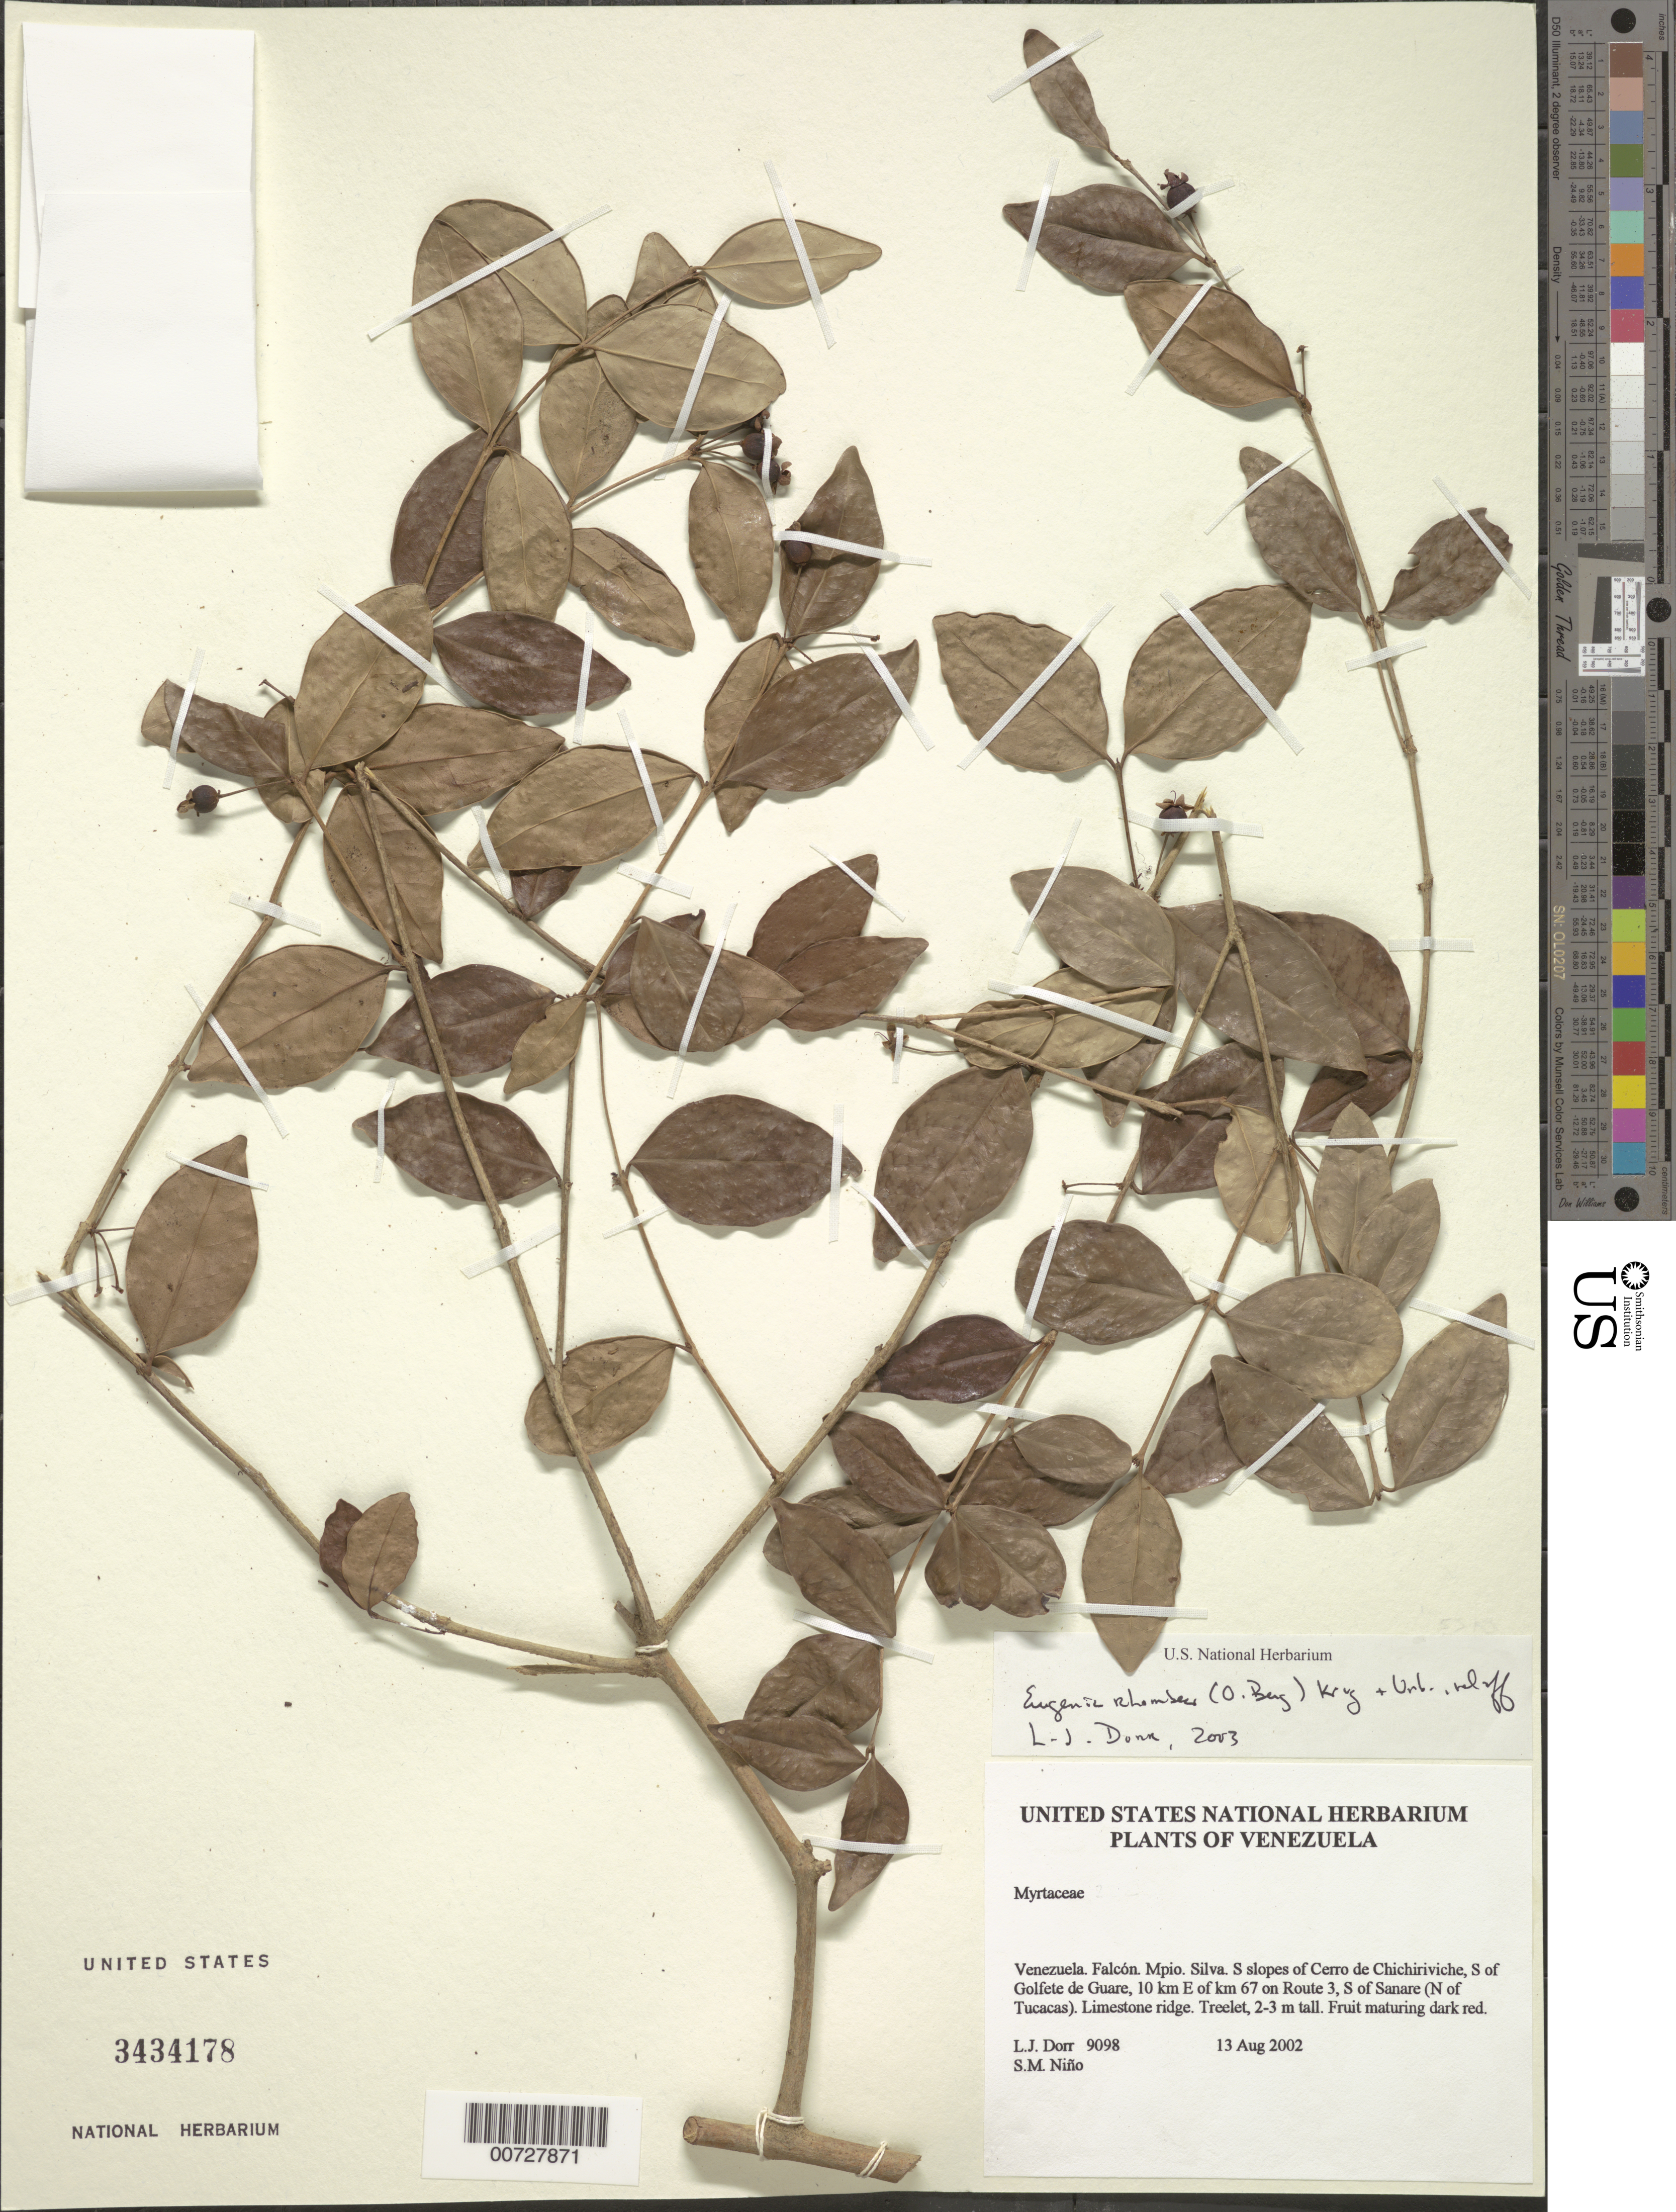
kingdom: Plantae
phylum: Tracheophyta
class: Magnoliopsida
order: Myrtales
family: Myrtaceae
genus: Eugenia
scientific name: Eugenia rhombea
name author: (O. Berg) Krug & Urb.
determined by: Dorr, L. J., (BOT), Smithsonian Institution - National Museum of Natural History (UNITED STATES)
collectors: L. J. Dorr & S. M. Niño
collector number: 9098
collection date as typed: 13 Aug 2002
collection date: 2002-08-13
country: Venezuela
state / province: Falcón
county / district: Silva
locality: S slopes of Cerro de Chichiriviche, S of Golfete de Guare, 10 km E of km 67 on Route 3, S of Sanare (N of Tucacas).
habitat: Limestone ridge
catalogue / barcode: US 3434178